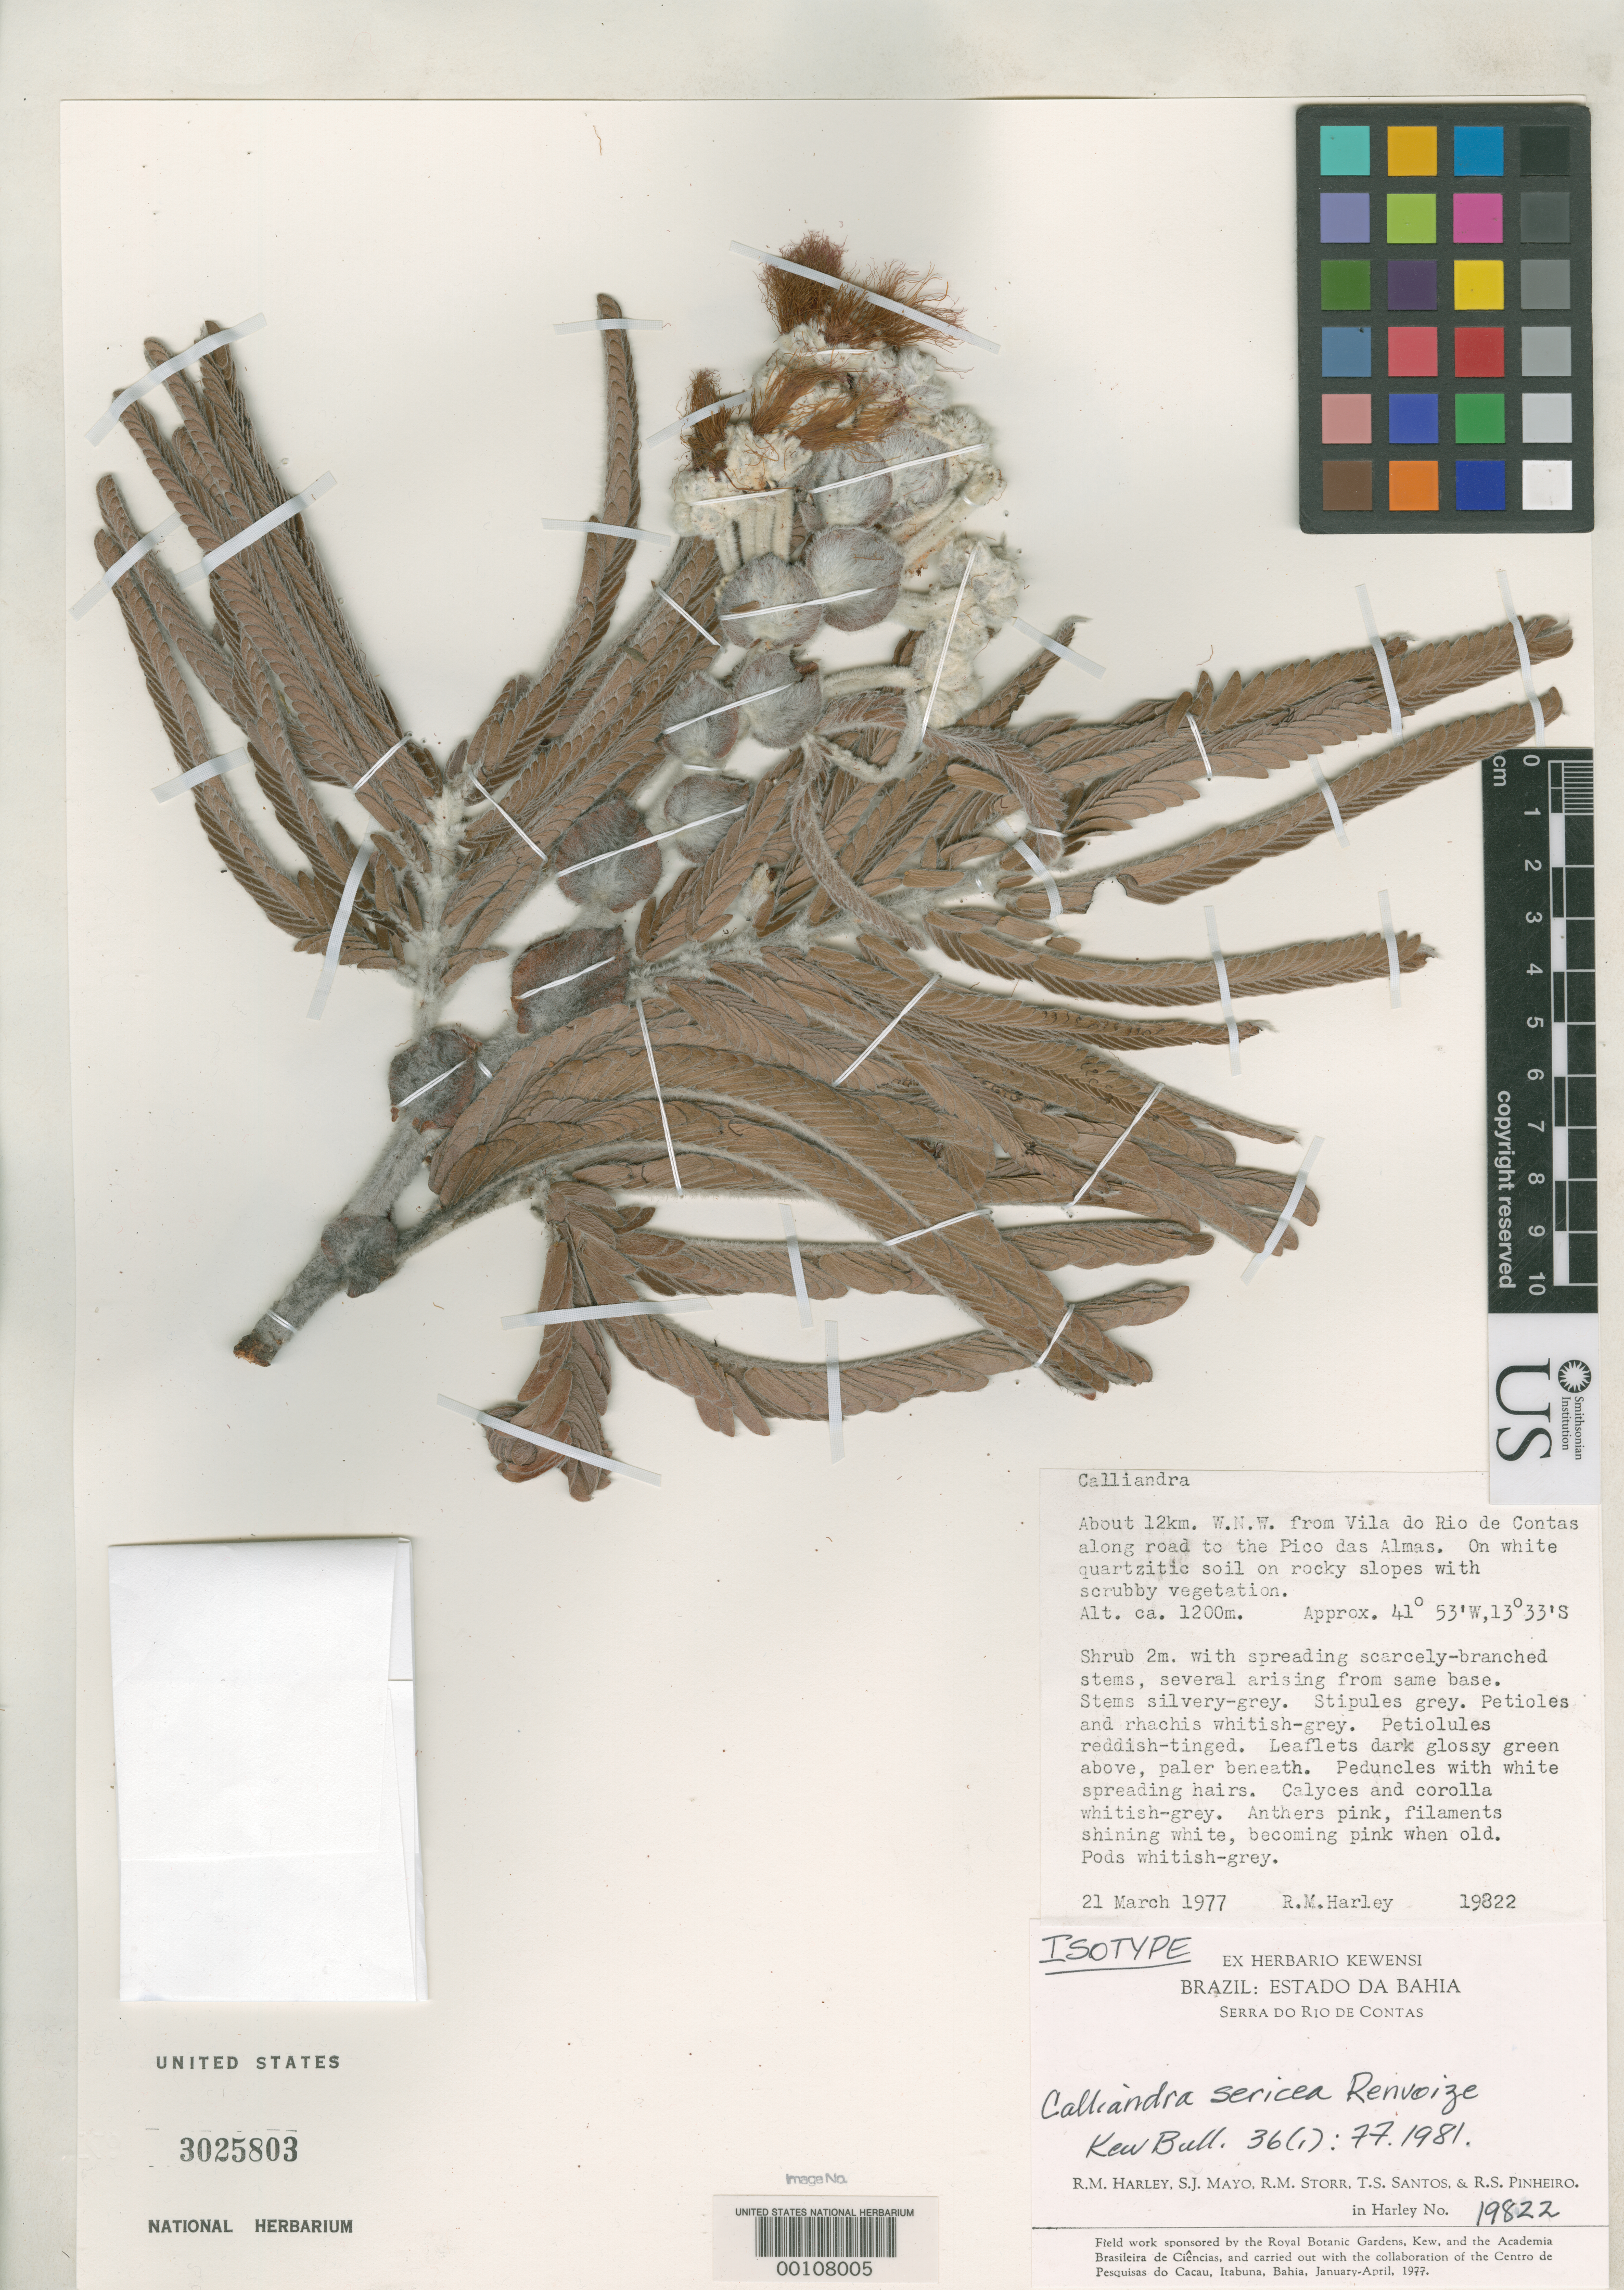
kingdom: Plantae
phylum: Tracheophyta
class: Magnoliopsida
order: Fabales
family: Fabaceae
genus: Calliandra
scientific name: Calliandra sericea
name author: Renvoize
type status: Isotype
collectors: R. M. Harley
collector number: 19822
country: Brazil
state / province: Bahia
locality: Serra do Rio de Contas, ca. 12 km WNW of vila do Rio de Contas, road to Pico das Almas.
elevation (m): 1200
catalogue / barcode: US 3025803